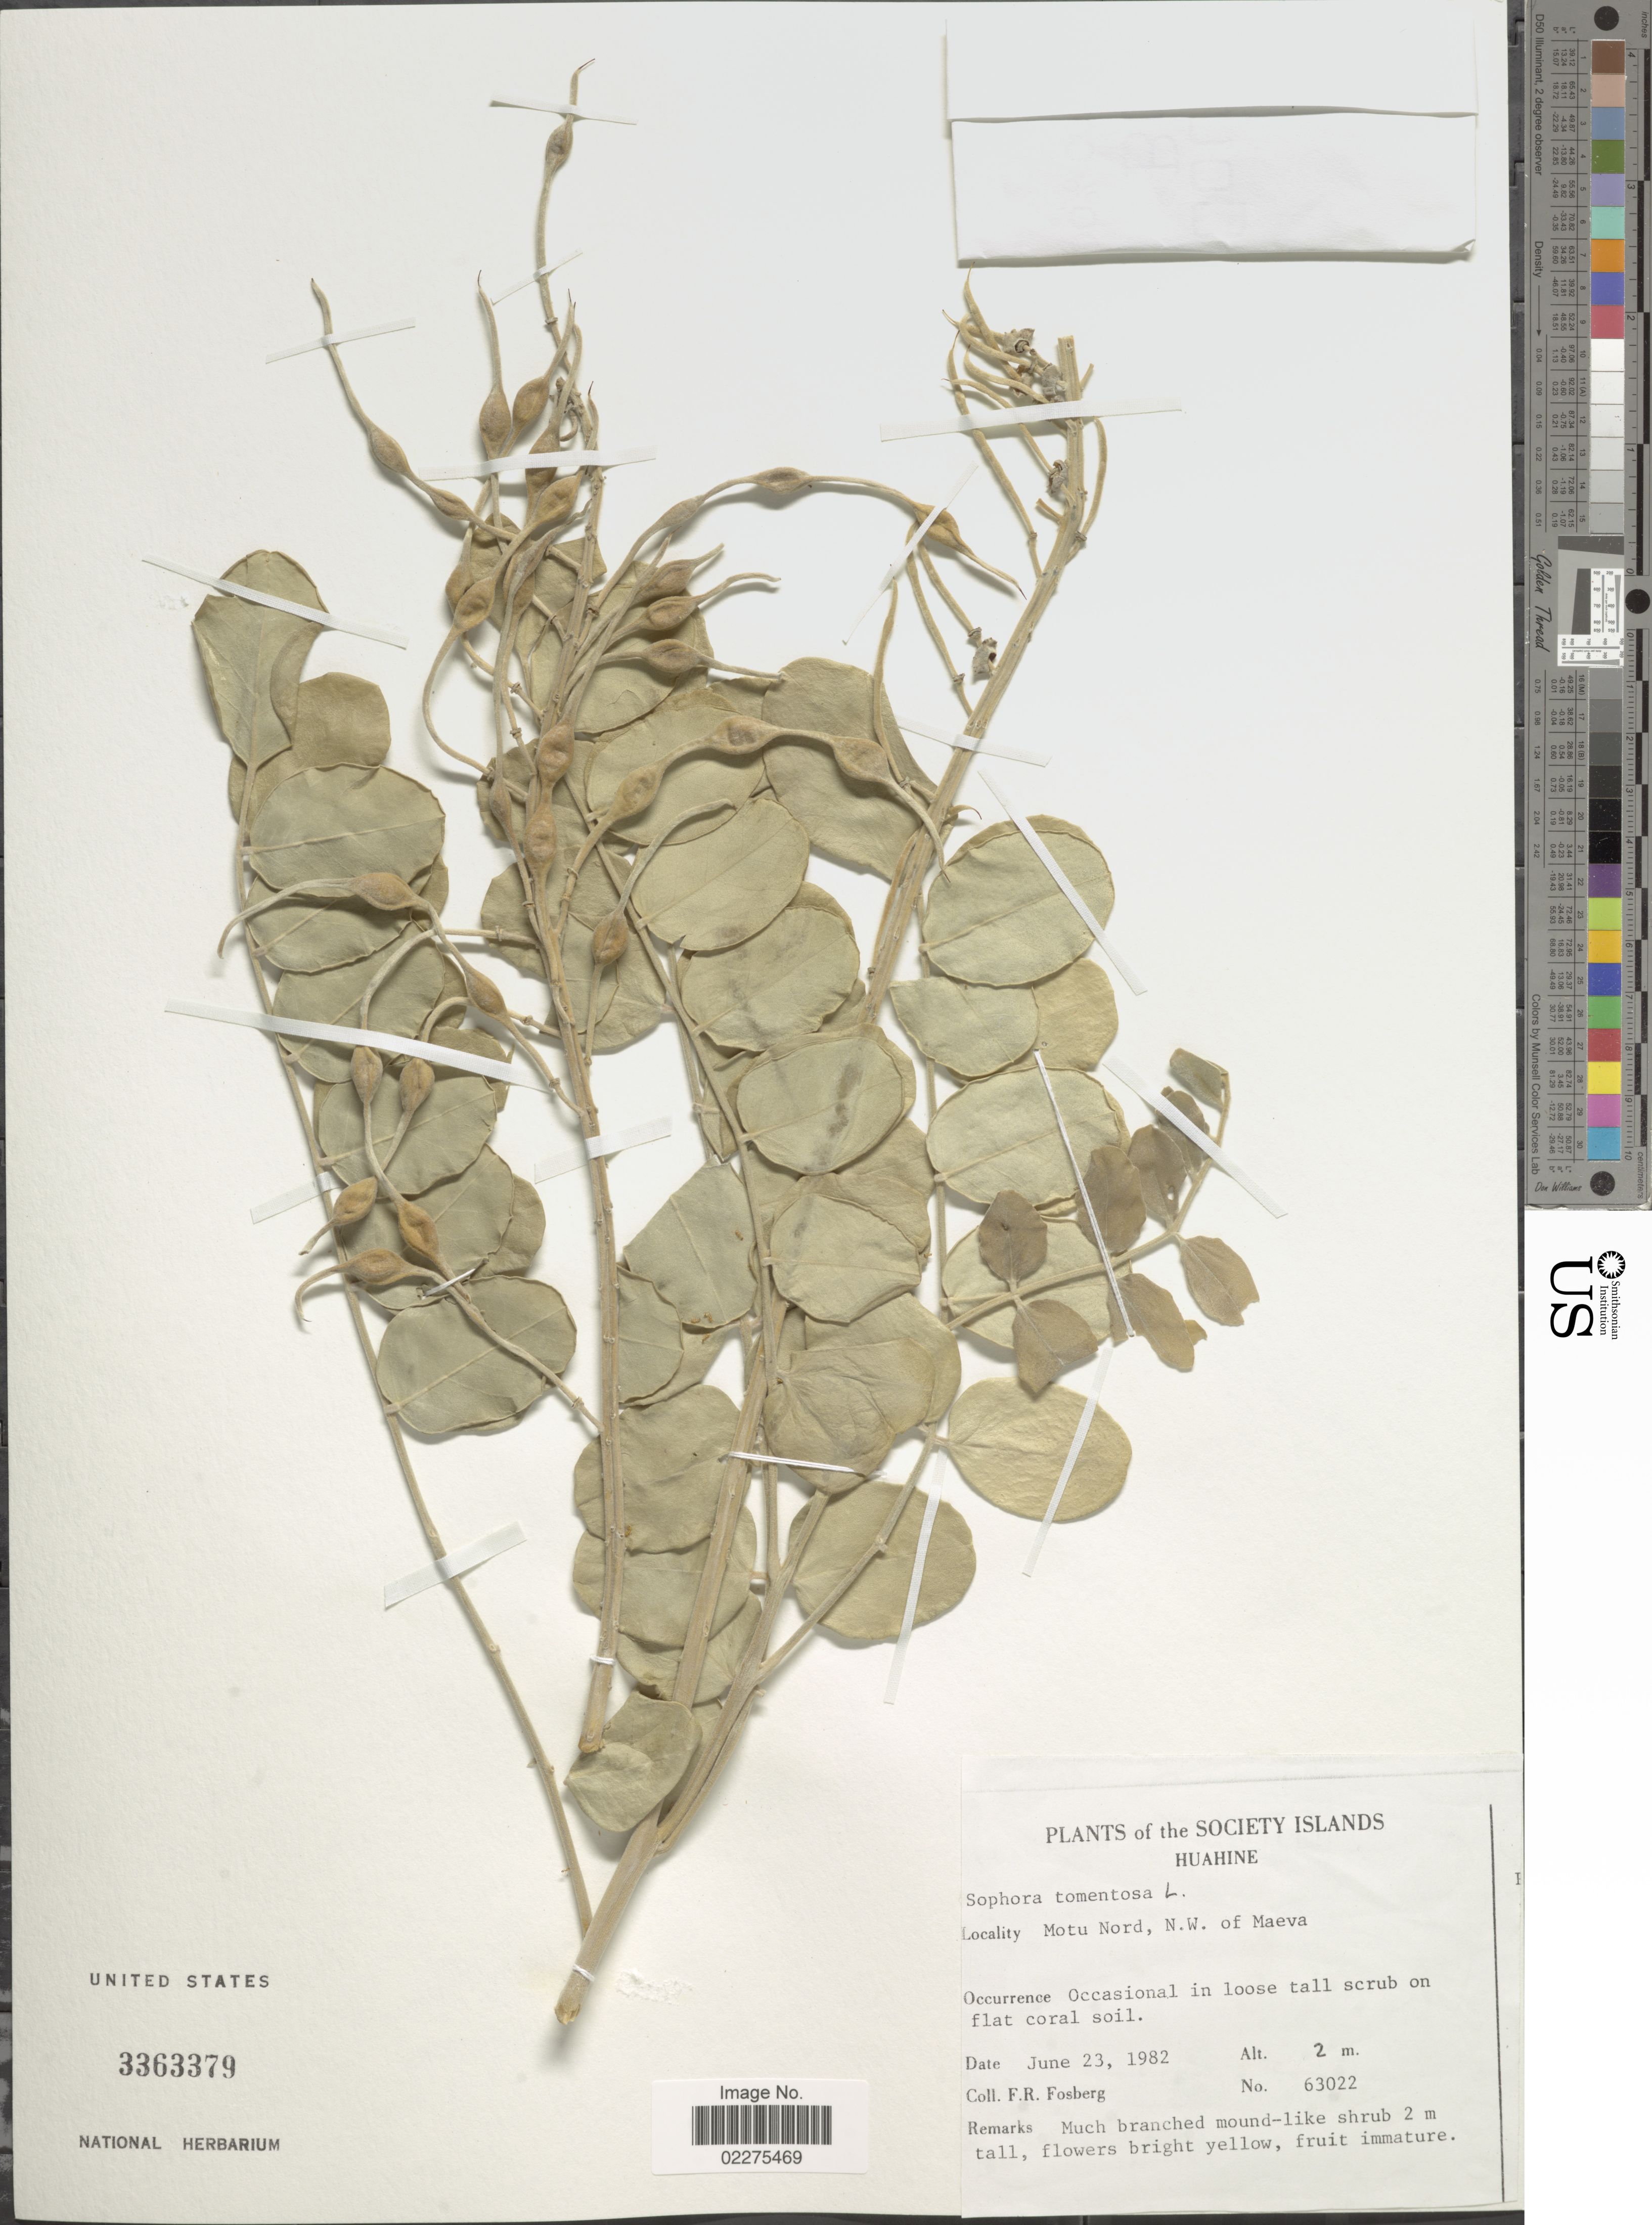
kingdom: Plantae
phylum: Tracheophyta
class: Magnoliopsida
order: Fabales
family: Fabaceae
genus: Sophora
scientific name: Sophora tomentosa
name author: L.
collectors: F. R. Fosberg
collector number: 63022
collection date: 1982-06-23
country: French Polynesia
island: Huahine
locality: Society Islands. Huahine. Motu Nord, N.W. of Maeva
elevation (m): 2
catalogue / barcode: US 3363379